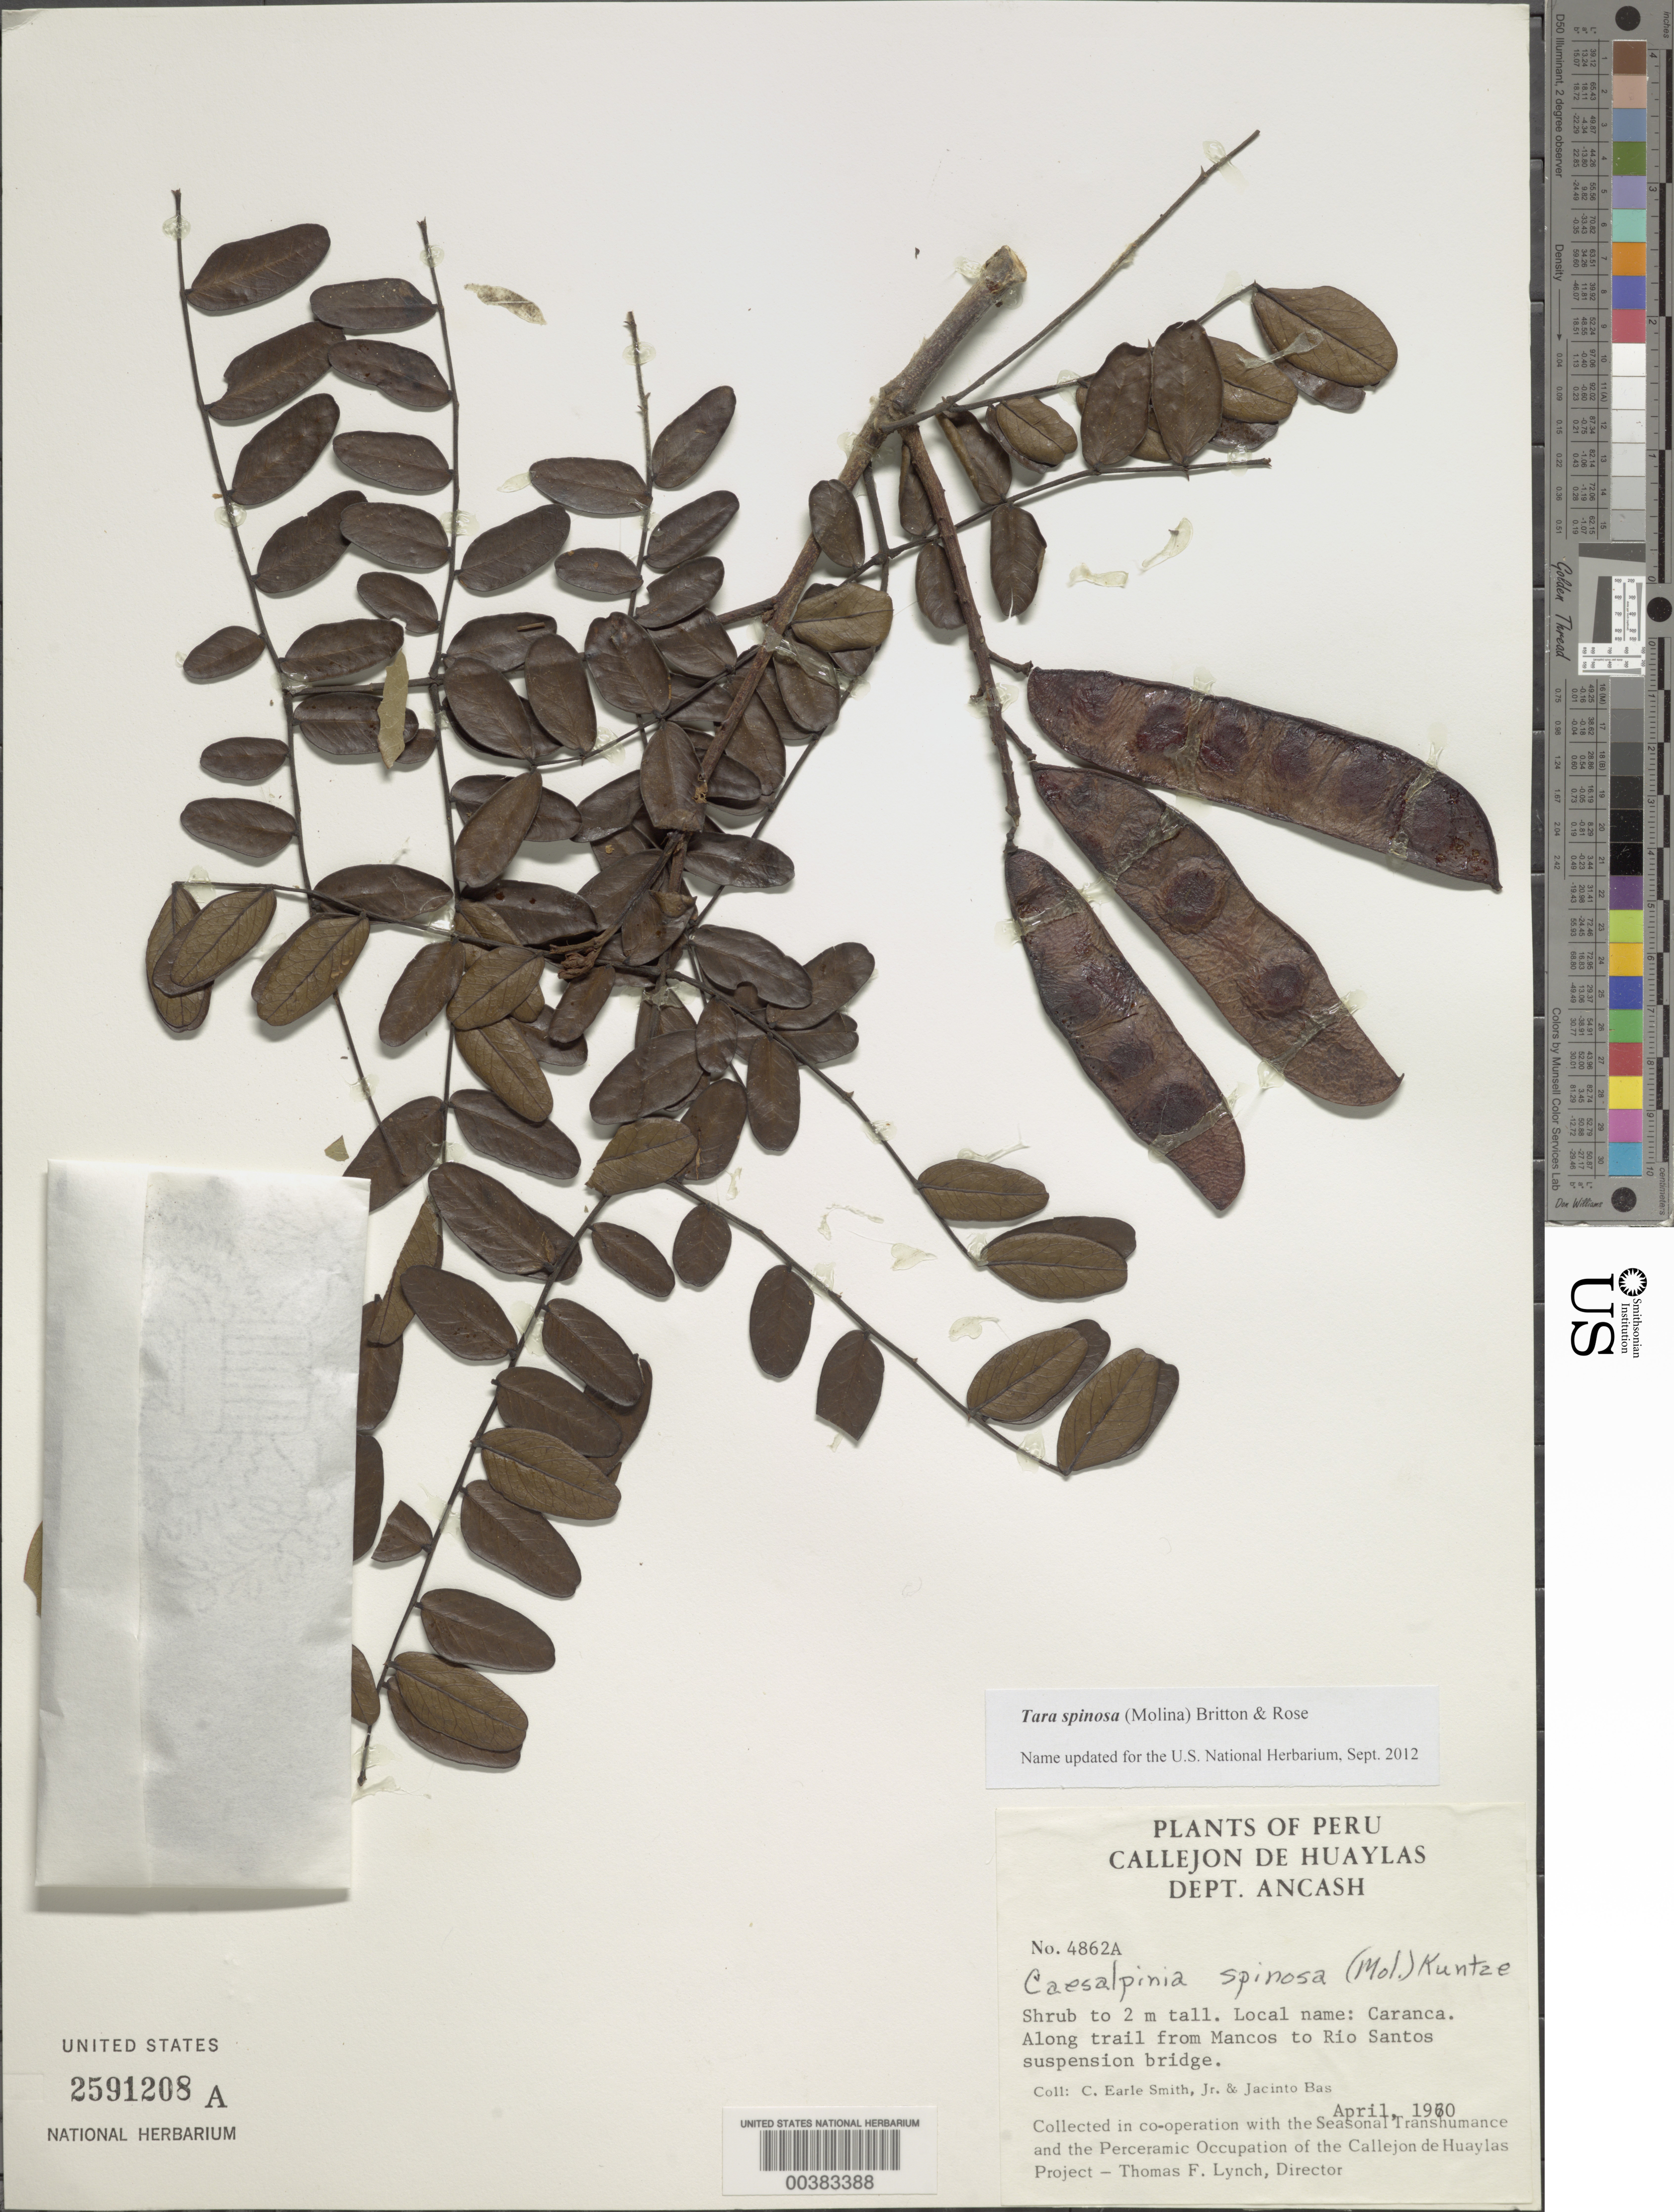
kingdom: Plantae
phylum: Tracheophyta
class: Magnoliopsida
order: Fabales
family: Fabaceae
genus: Tara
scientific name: Tara spinosa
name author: (Molina) Britton & Rose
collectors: C. E. Smith Jr. & J. Bas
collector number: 4862a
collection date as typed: Apr 1970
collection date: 1970-04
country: Peru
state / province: Ancash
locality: along trail from Mancos to Río Santos Suspension Bridge; Callejón de Huaylas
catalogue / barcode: US 2591208A